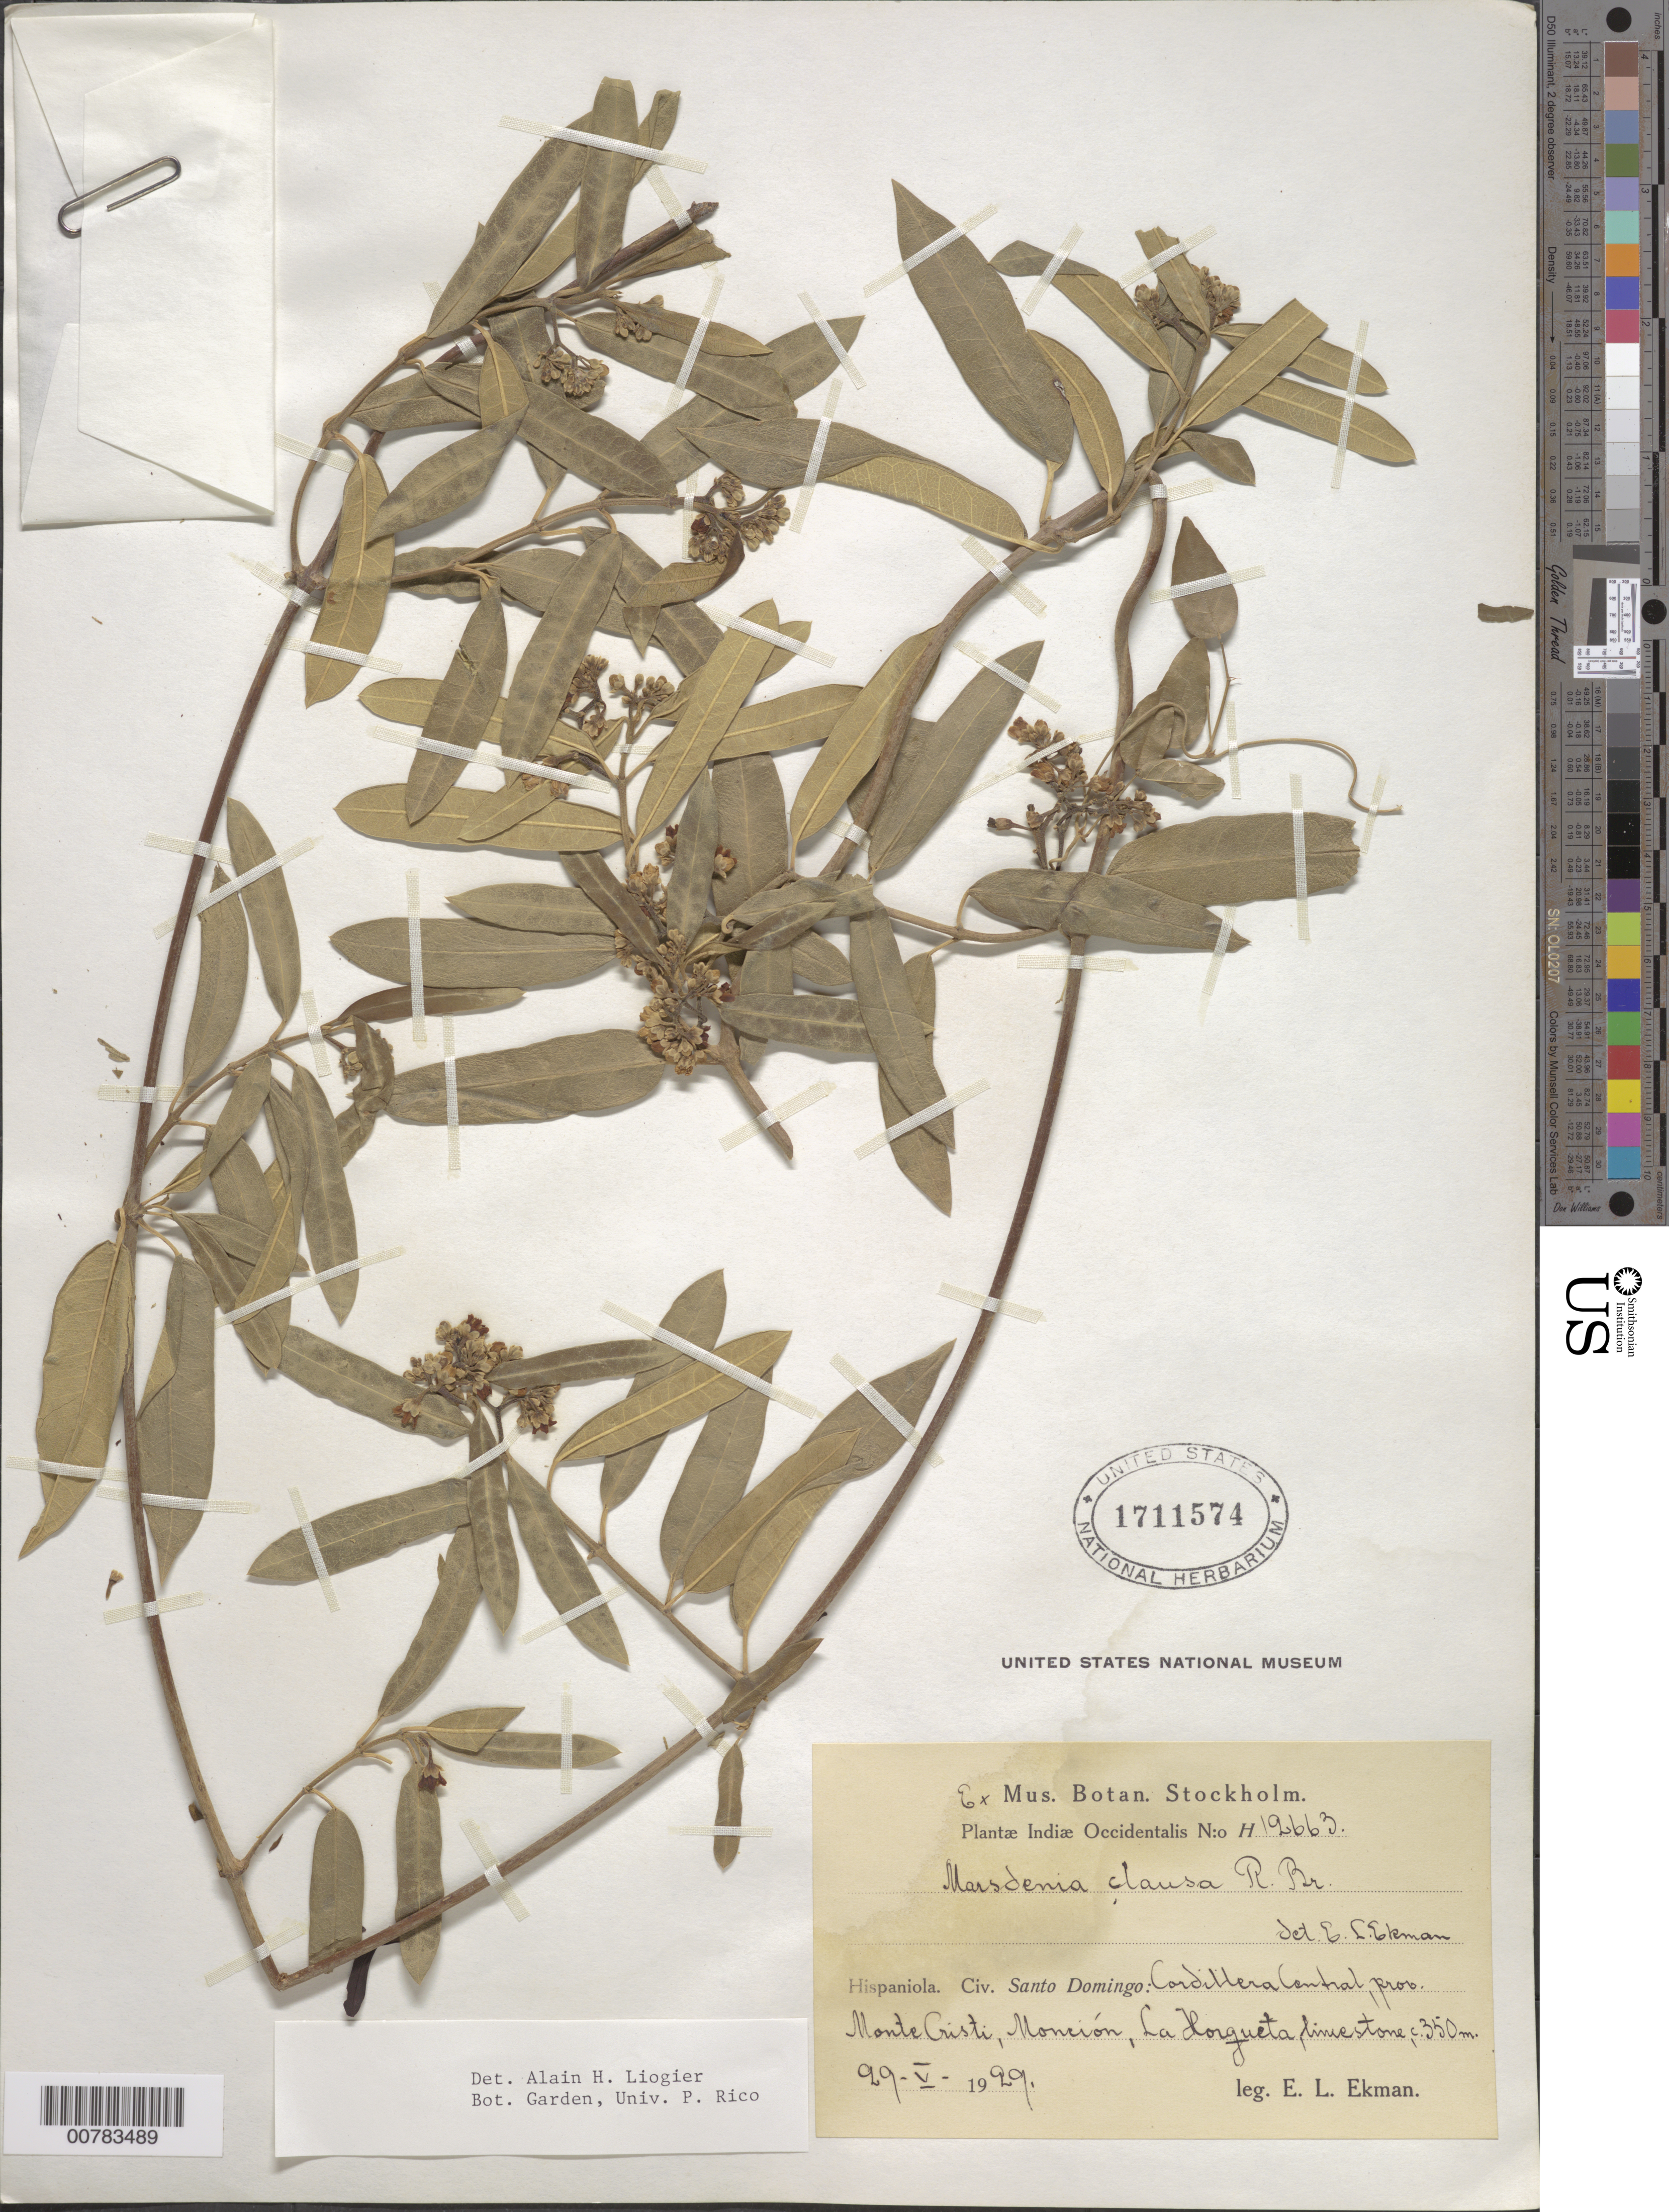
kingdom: Plantae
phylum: Tracheophyta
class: Magnoliopsida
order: Gentianales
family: Apocynaceae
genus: Marsdenia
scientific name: Marsdenia clausa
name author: R. Br.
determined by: Liogier, Alain H.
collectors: E. L. Ekman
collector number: H 12663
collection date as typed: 29 May 1929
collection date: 1929-05-29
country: Dominican Republic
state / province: Monte Cristi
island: Hispaniola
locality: Cordillera Central, Monción, La Horqueta.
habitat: Limestone.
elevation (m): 350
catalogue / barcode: US 1711574